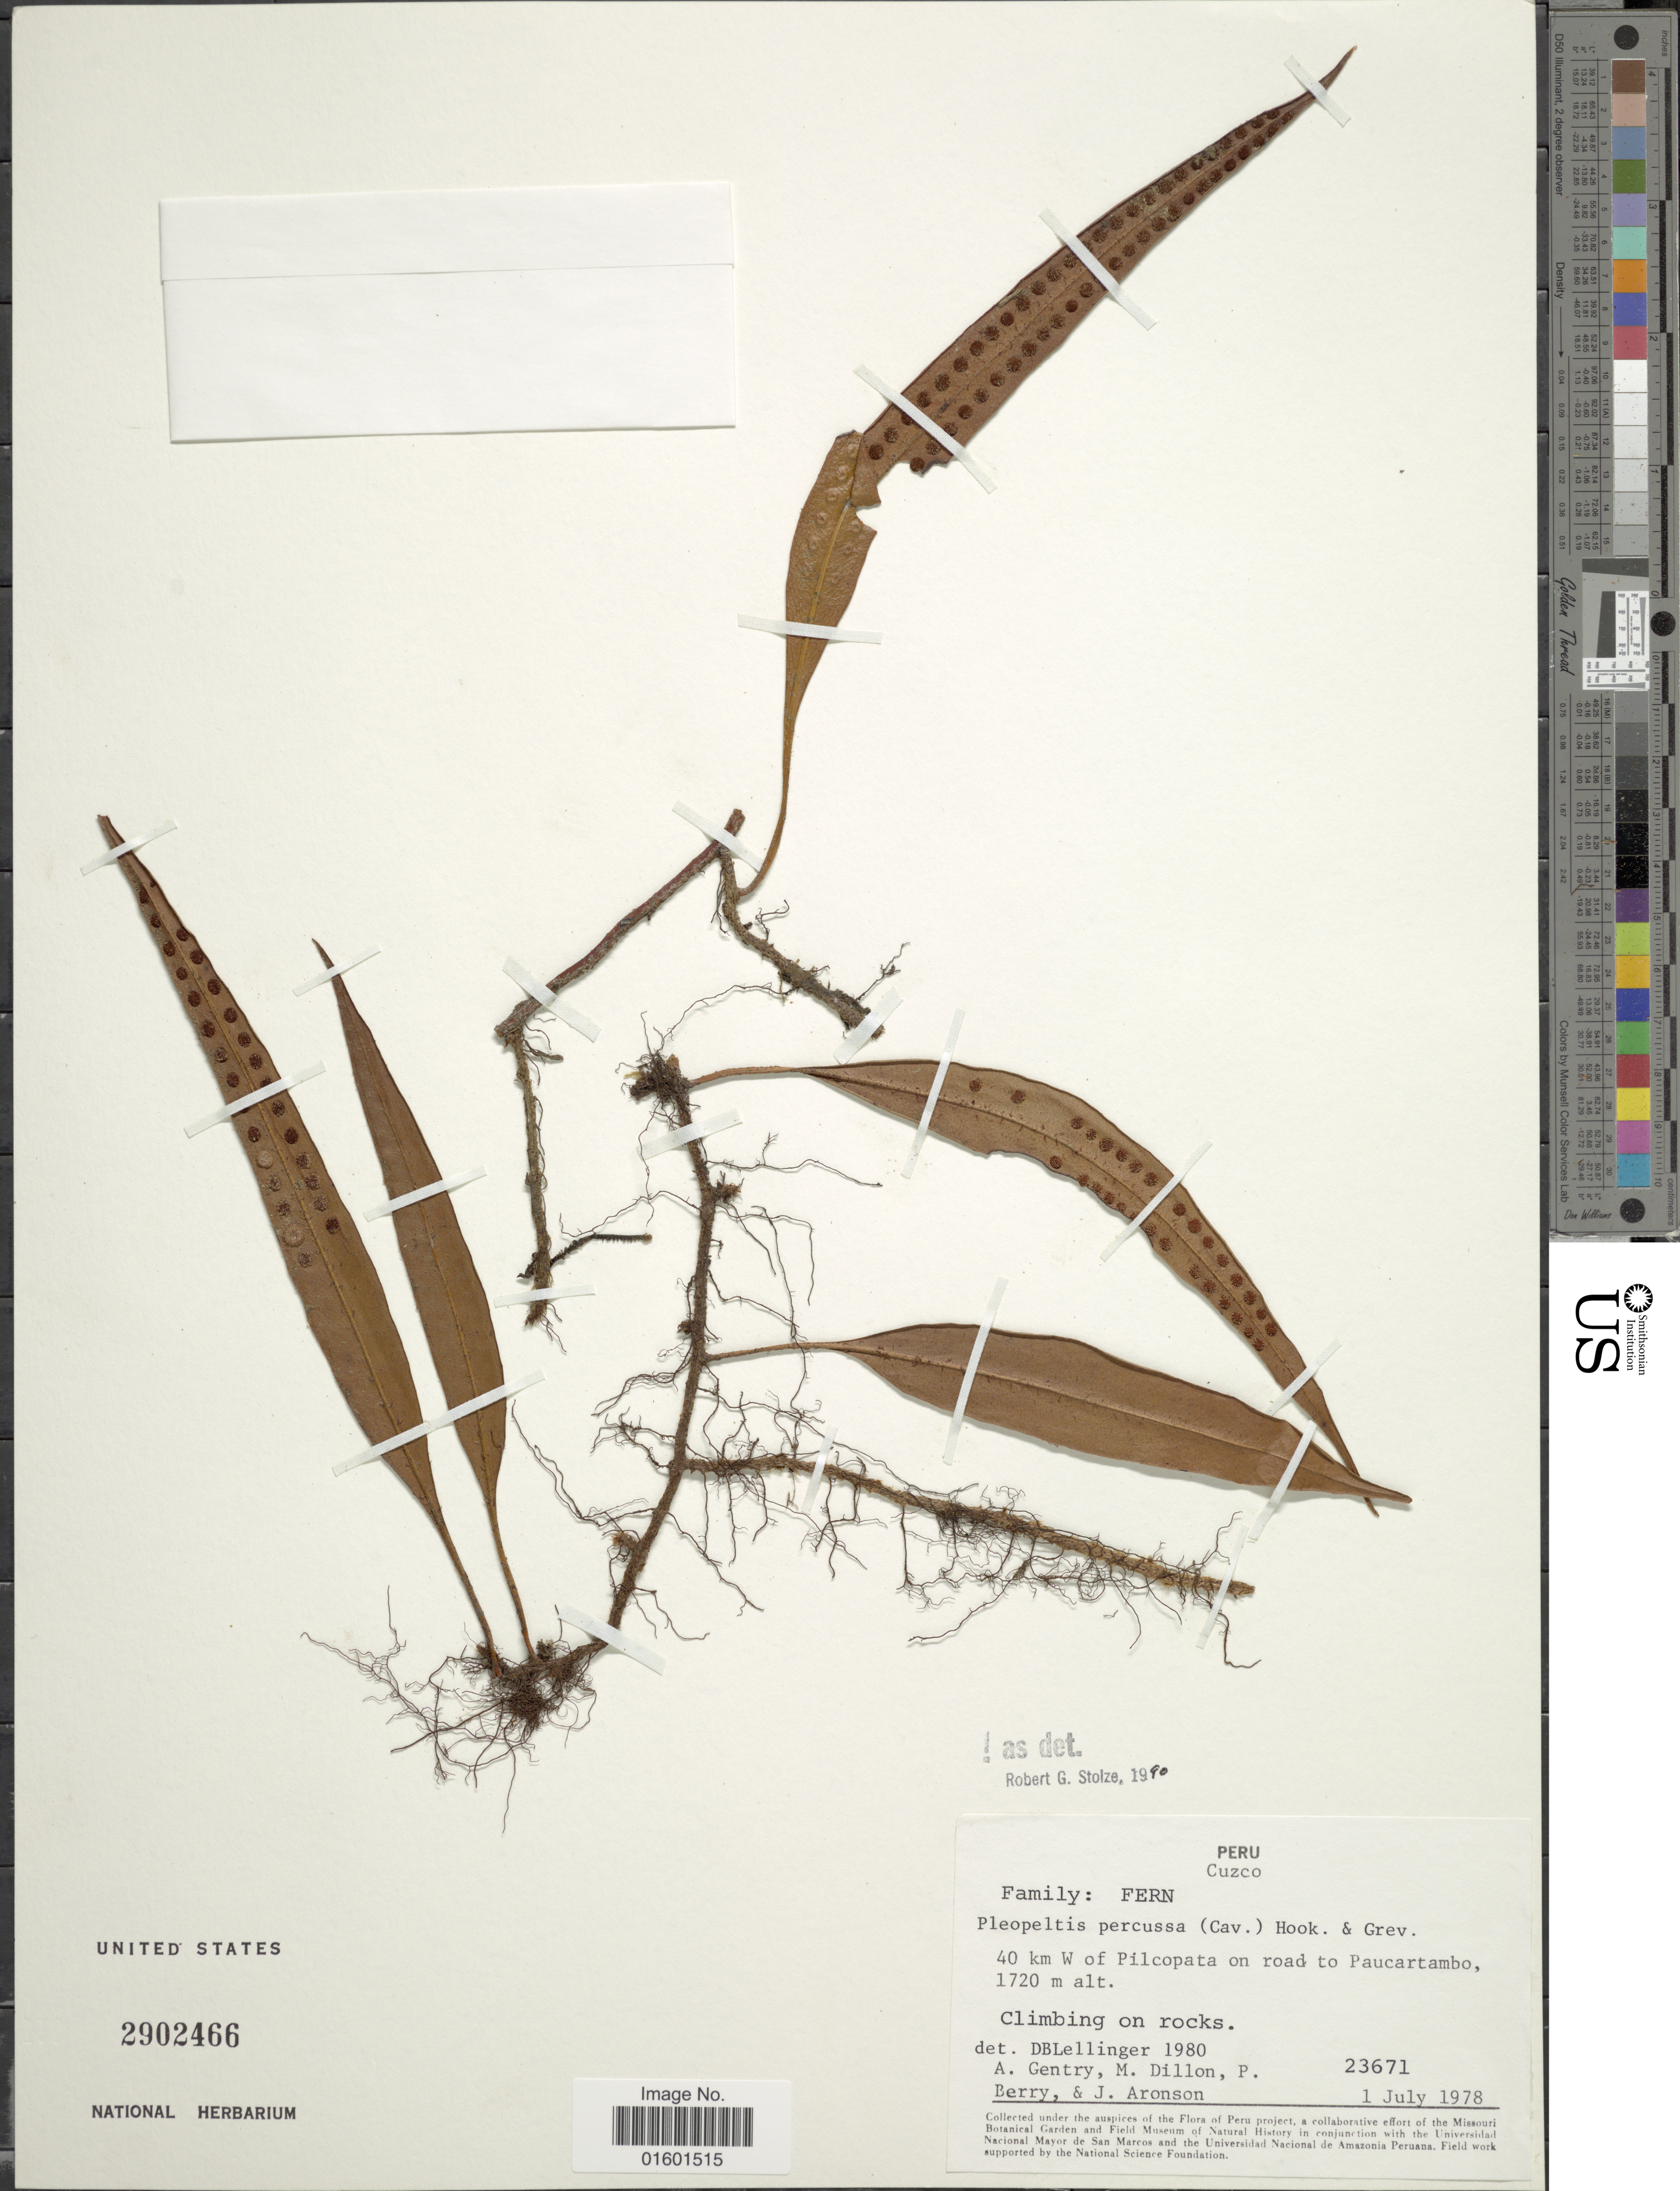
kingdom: Plantae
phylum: Tracheophyta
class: Polypodiopsida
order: Polypodiales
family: Polypodiaceae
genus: Microgramma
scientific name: Microgramma percussa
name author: (Cav.) de la Sota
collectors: A. H. Gentry, M. O. Dillon, P. Berry & J. Aronson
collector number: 23671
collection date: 1978-07-01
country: Peru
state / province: Cusco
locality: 40 km W of Pilcopata on road to Paucartambo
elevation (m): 1720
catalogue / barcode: US 2902466